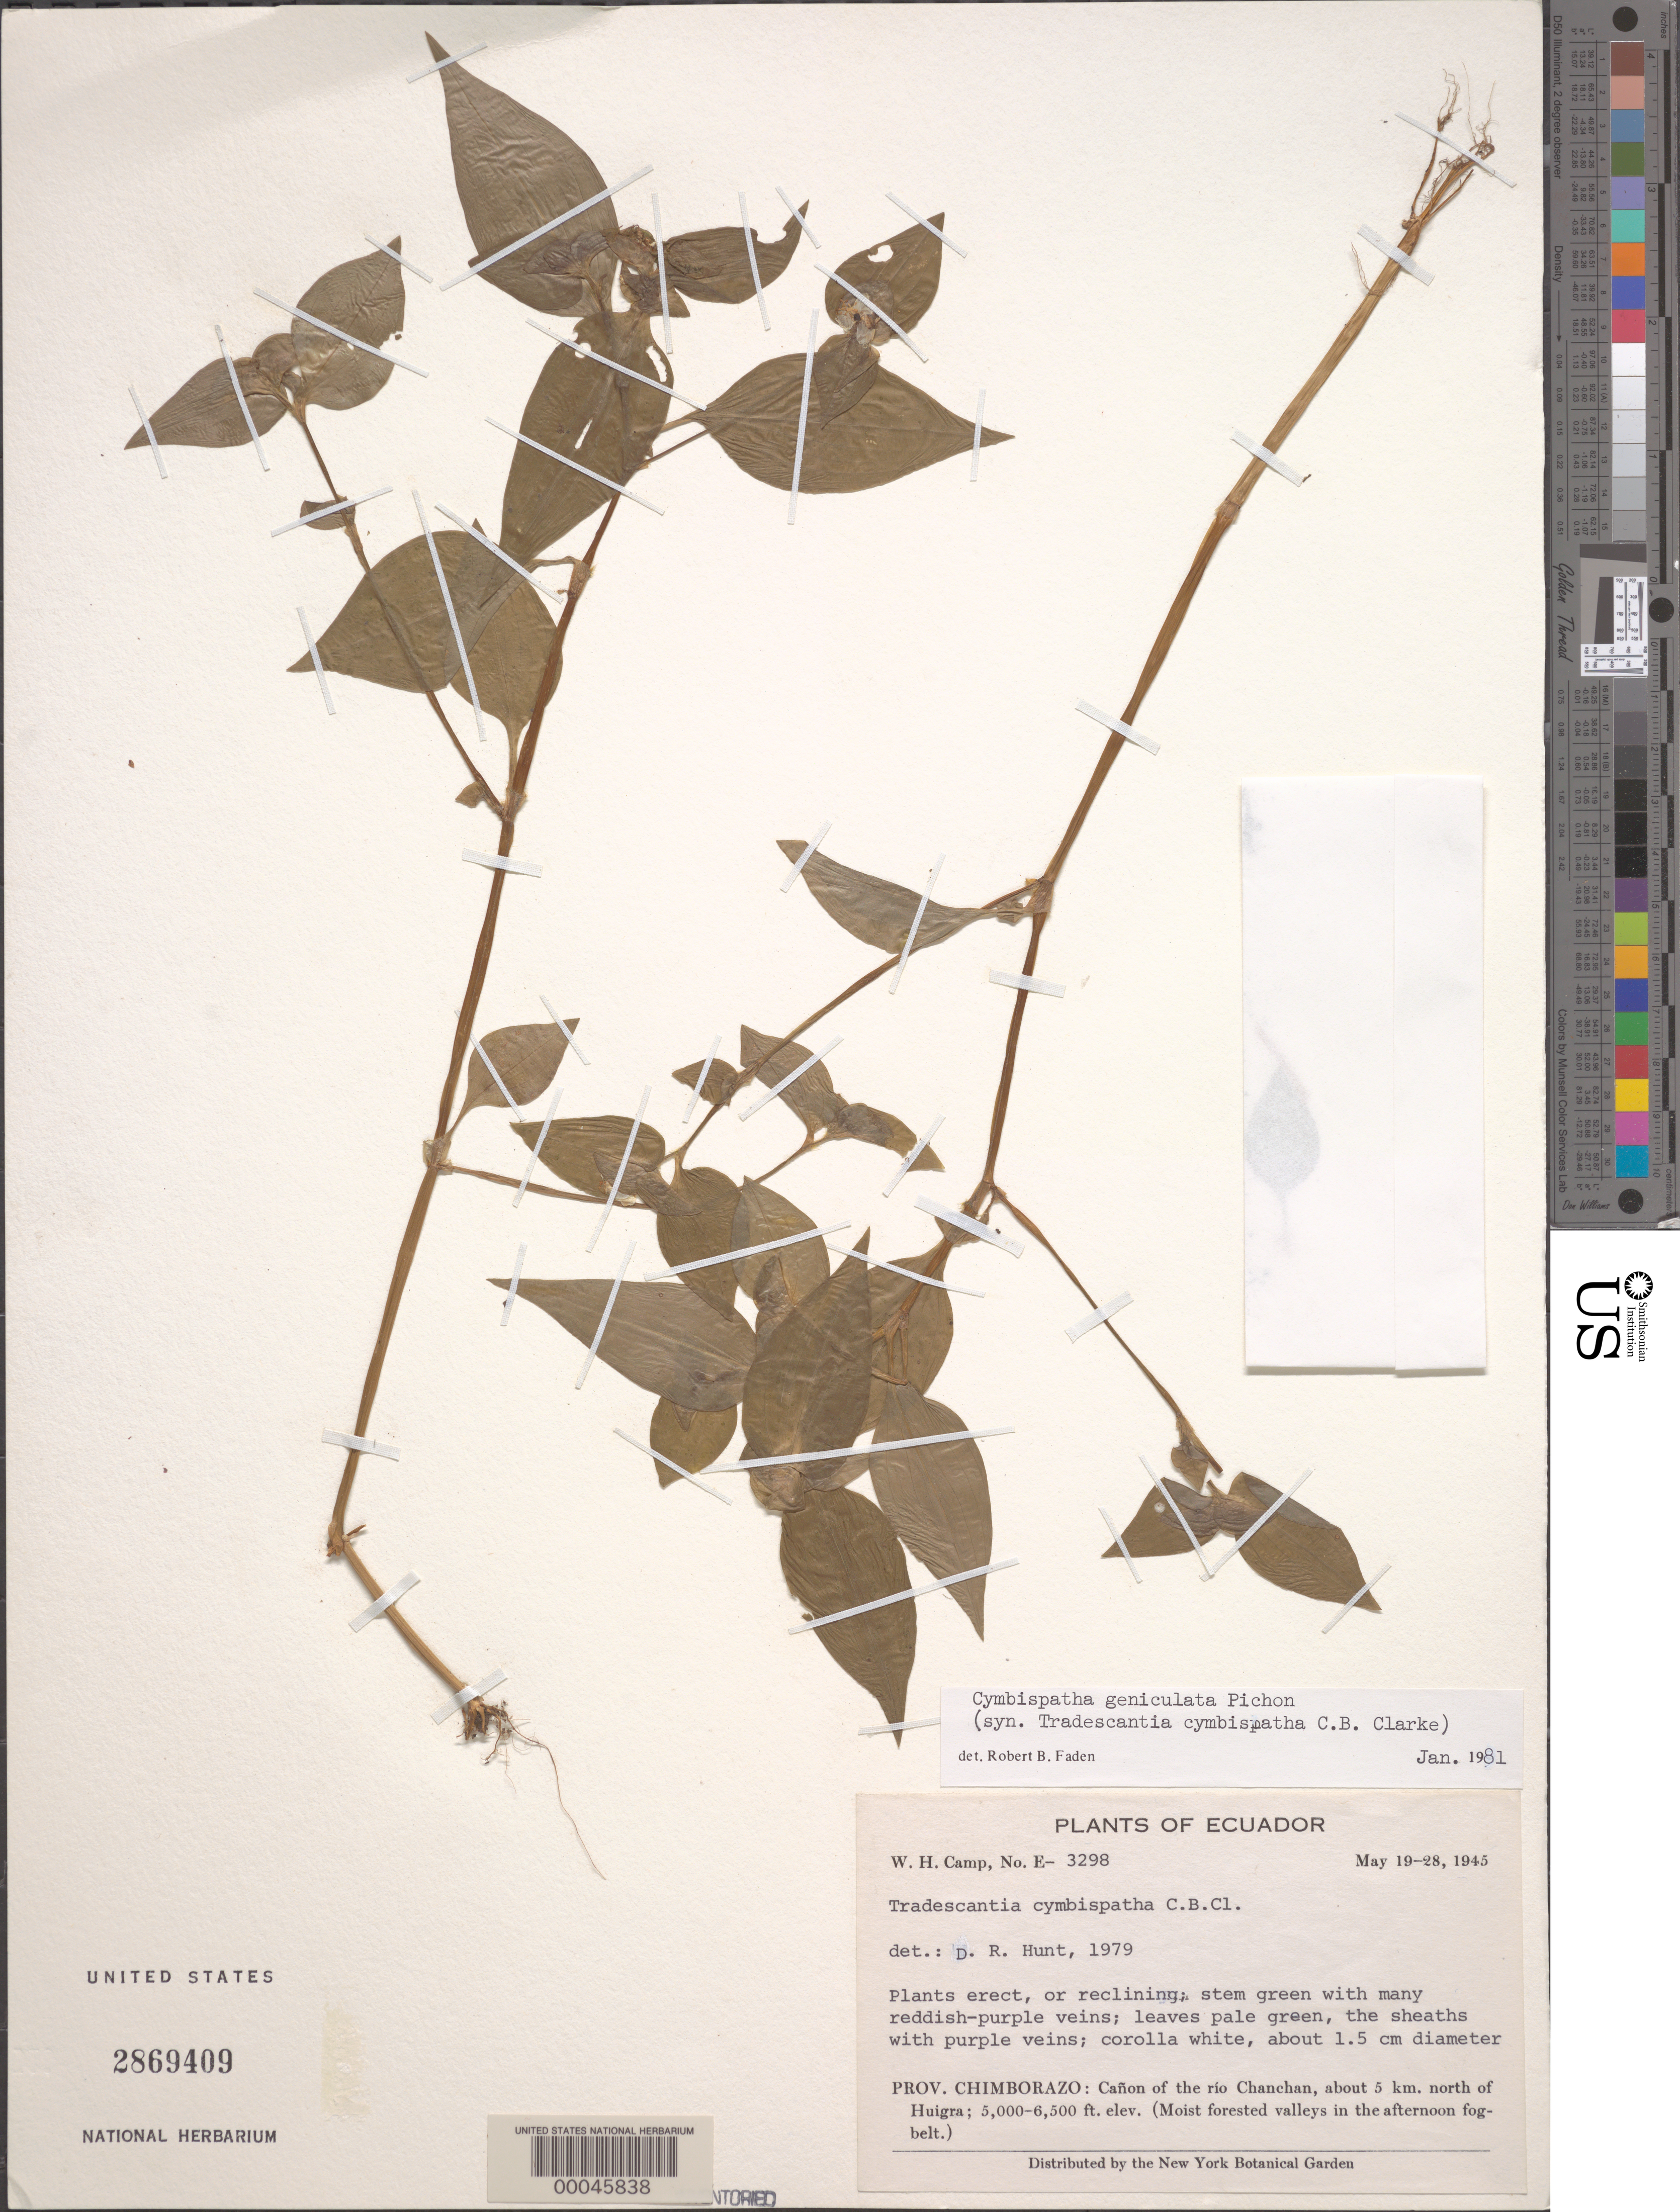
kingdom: Plantae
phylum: Tracheophyta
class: Liliopsida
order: Commelinales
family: Commelinaceae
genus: Tradescantia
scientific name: Tradescantia venezuelensis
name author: Steyerm.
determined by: Faden, Robert B., (US), Smithsonian Institution - National Museum of Natural History (UNITED STATES)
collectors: W. H. Camp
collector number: E-3298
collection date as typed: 19 May 1945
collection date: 1945-05-19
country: Ecuador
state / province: Chimborazo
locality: Canon of Rio Chanchan, N of Huigra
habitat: Moist forested valleys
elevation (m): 1525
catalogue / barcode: US 2869409